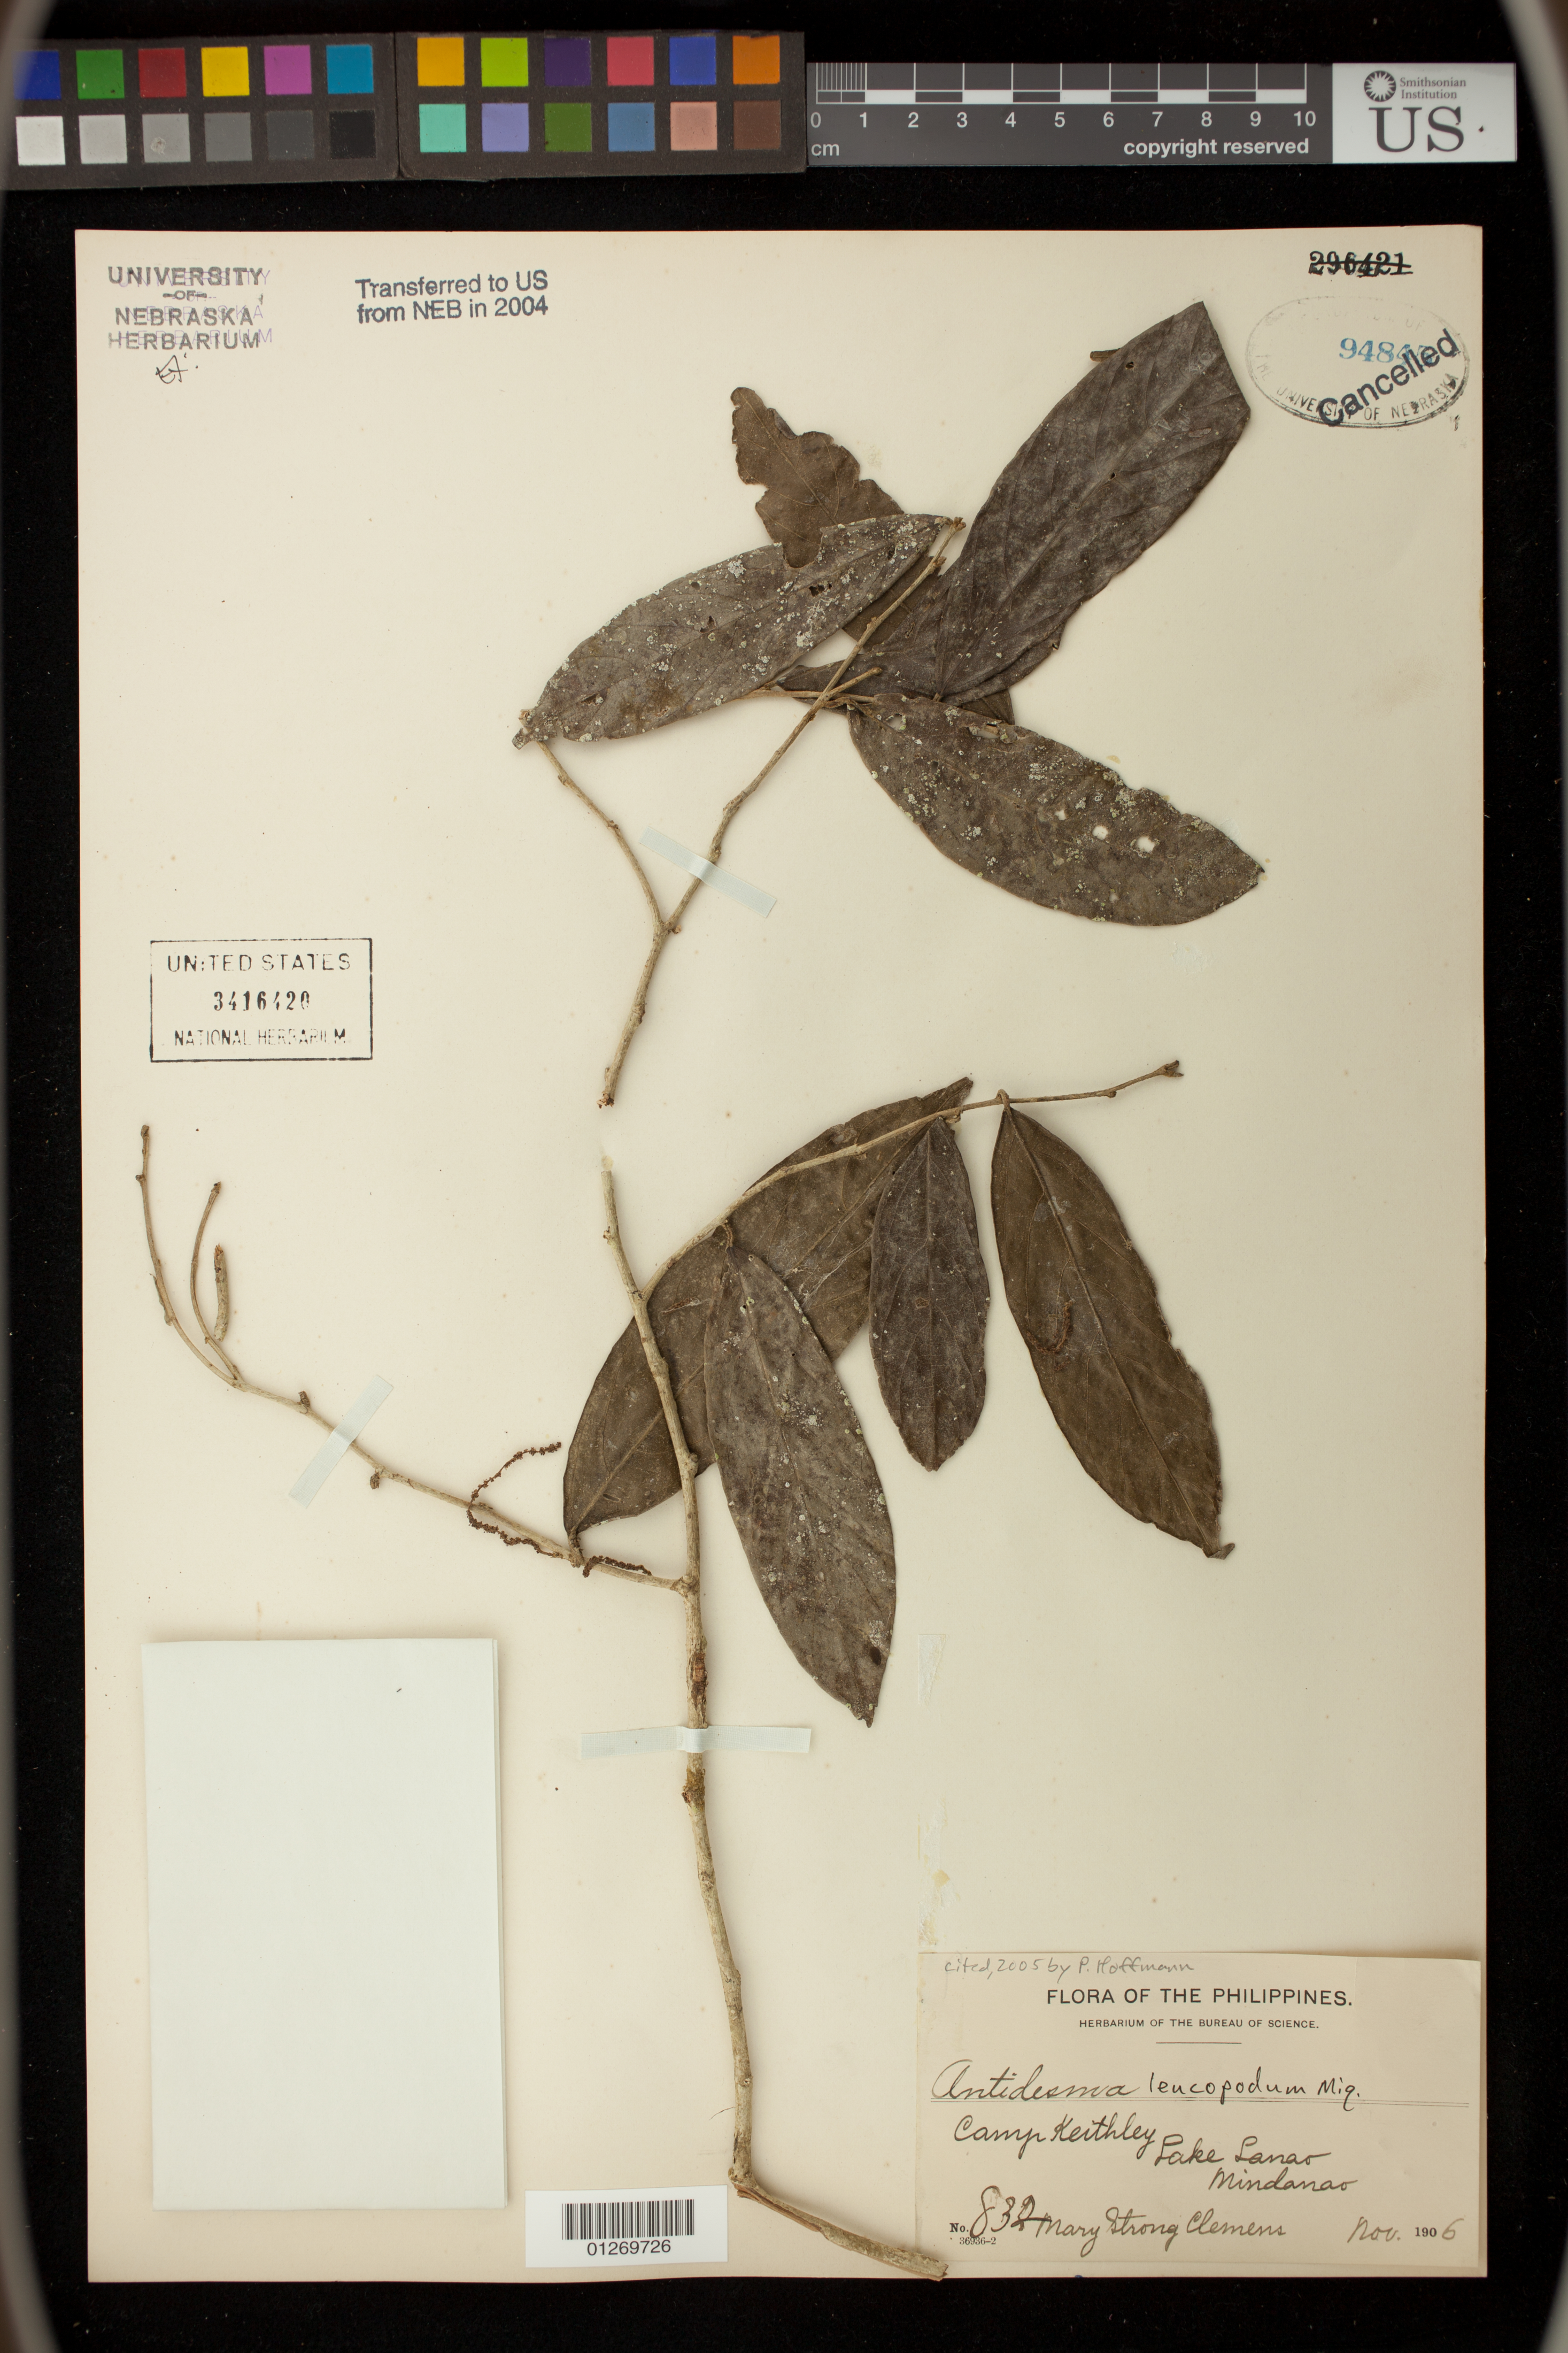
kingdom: Plantae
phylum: Tracheophyta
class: Magnoliopsida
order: Malpighiales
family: Phyllanthaceae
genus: Antidesma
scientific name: Antidesma leucopodum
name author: Miq.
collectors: M. S. Clemens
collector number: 832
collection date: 1906-11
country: Philippines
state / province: Muslim Mindanao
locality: Camp Keithley, Lake Lanao, Mindanao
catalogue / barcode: US 3416420